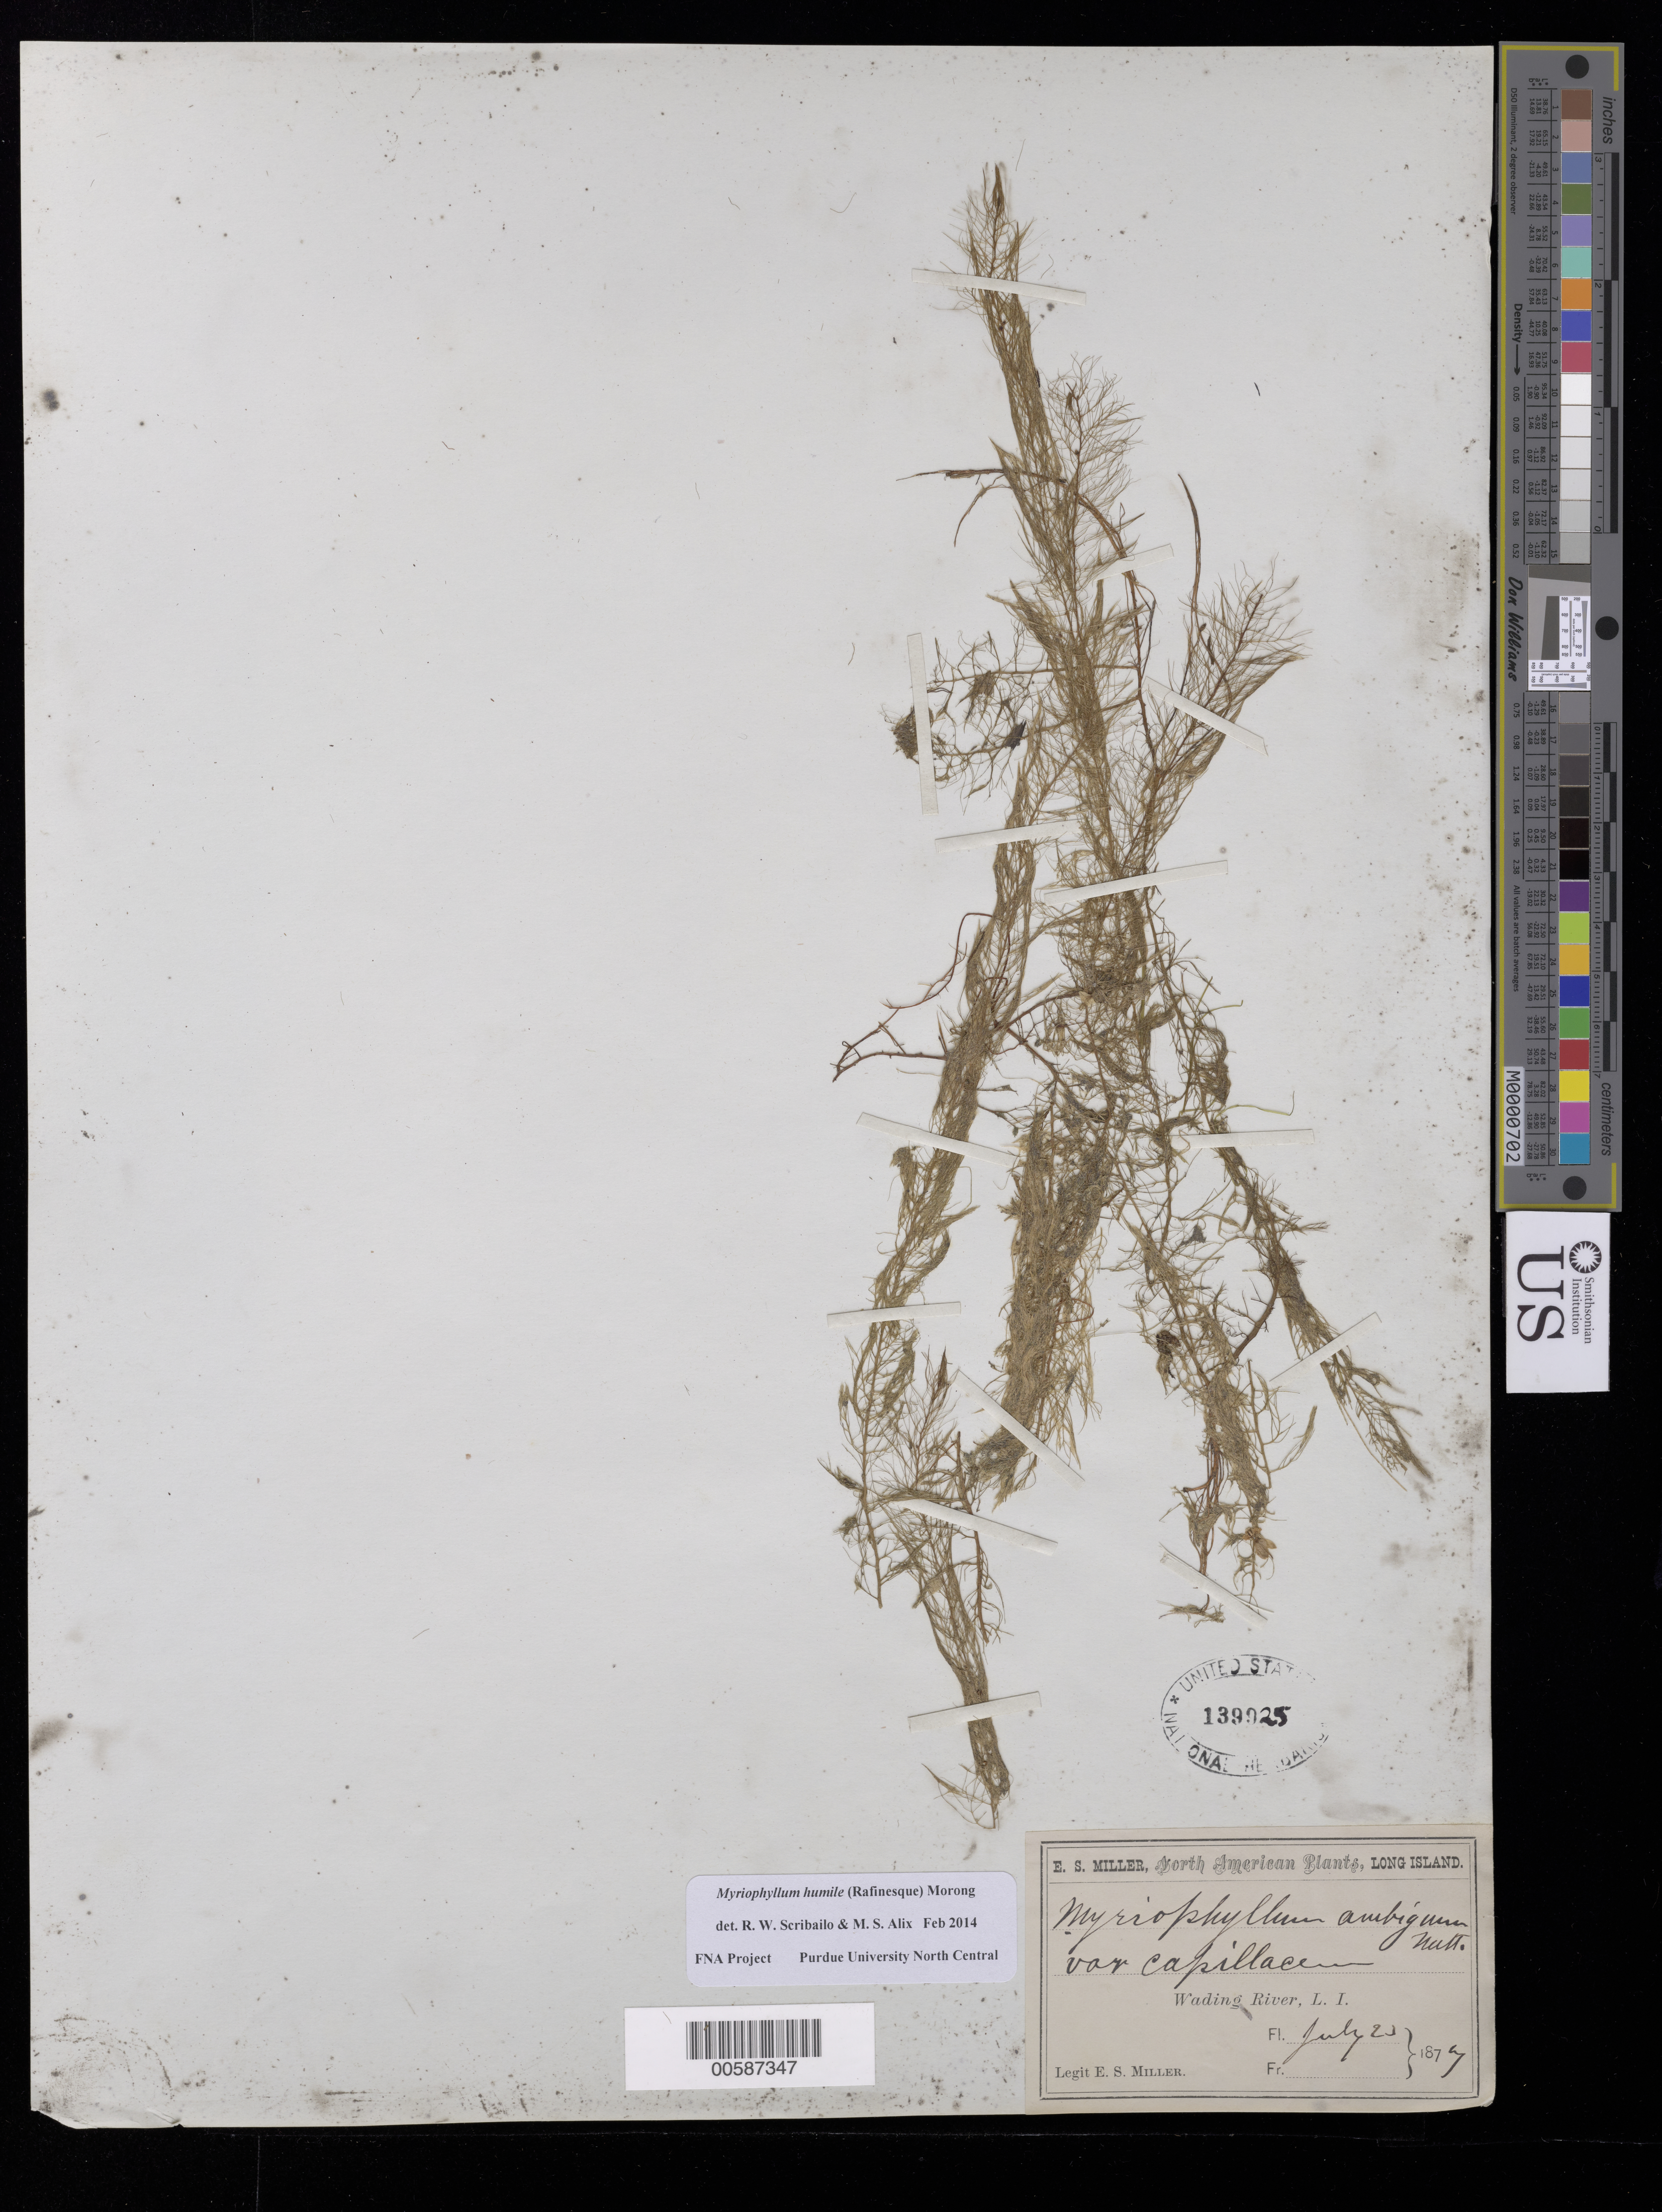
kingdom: Plantae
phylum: Tracheophyta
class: Magnoliopsida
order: Saxifragales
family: Haloragaceae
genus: Myriophyllum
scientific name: Myriophyllum humile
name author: (Raf.) Morong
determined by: Scribailo, R. W.; Alix, M. S.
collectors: E. S. Miller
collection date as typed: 23 Jul 1877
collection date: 1877-07-23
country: United States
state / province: New York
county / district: Suffolk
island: Long Island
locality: Wading River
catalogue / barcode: US 139925